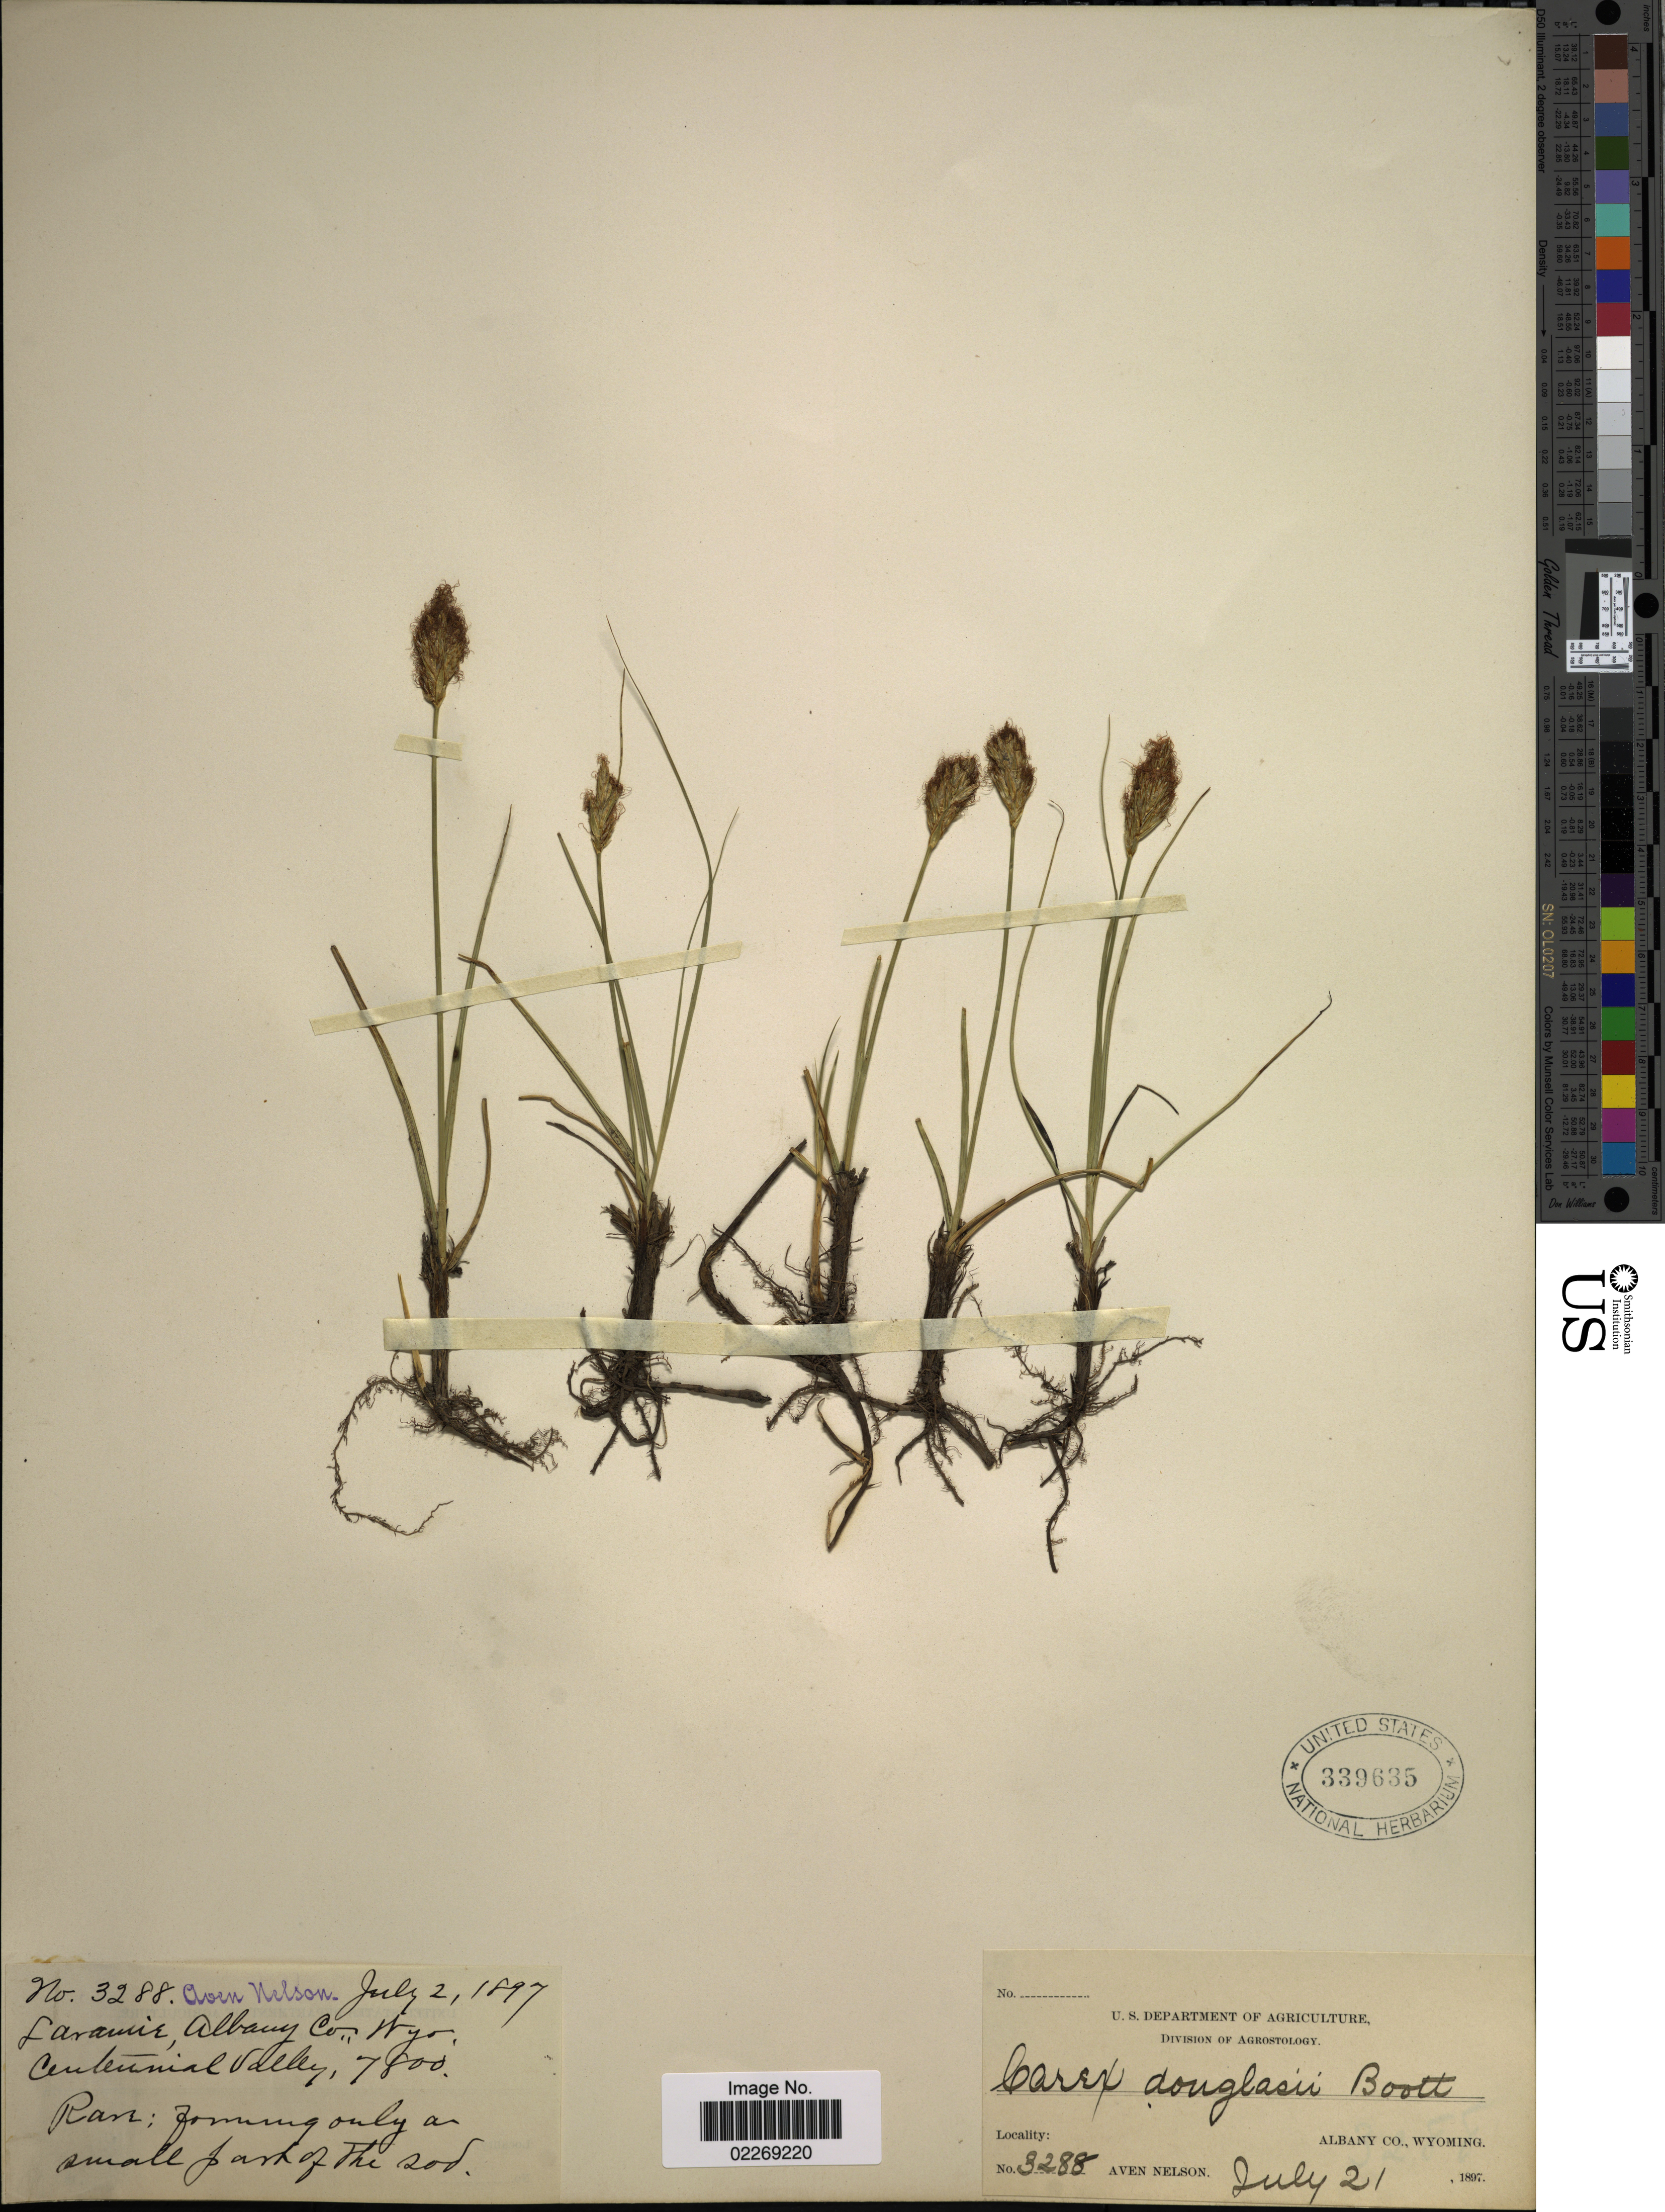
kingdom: Plantae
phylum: Tracheophyta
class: Liliopsida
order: Poales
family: Cyperaceae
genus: Carex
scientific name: Carex douglasii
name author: Boott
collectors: A. Nelson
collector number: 3288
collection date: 1897-07-02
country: United States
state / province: Wyoming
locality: Laramie, Albany Co. Centennial Valley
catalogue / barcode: US 339635